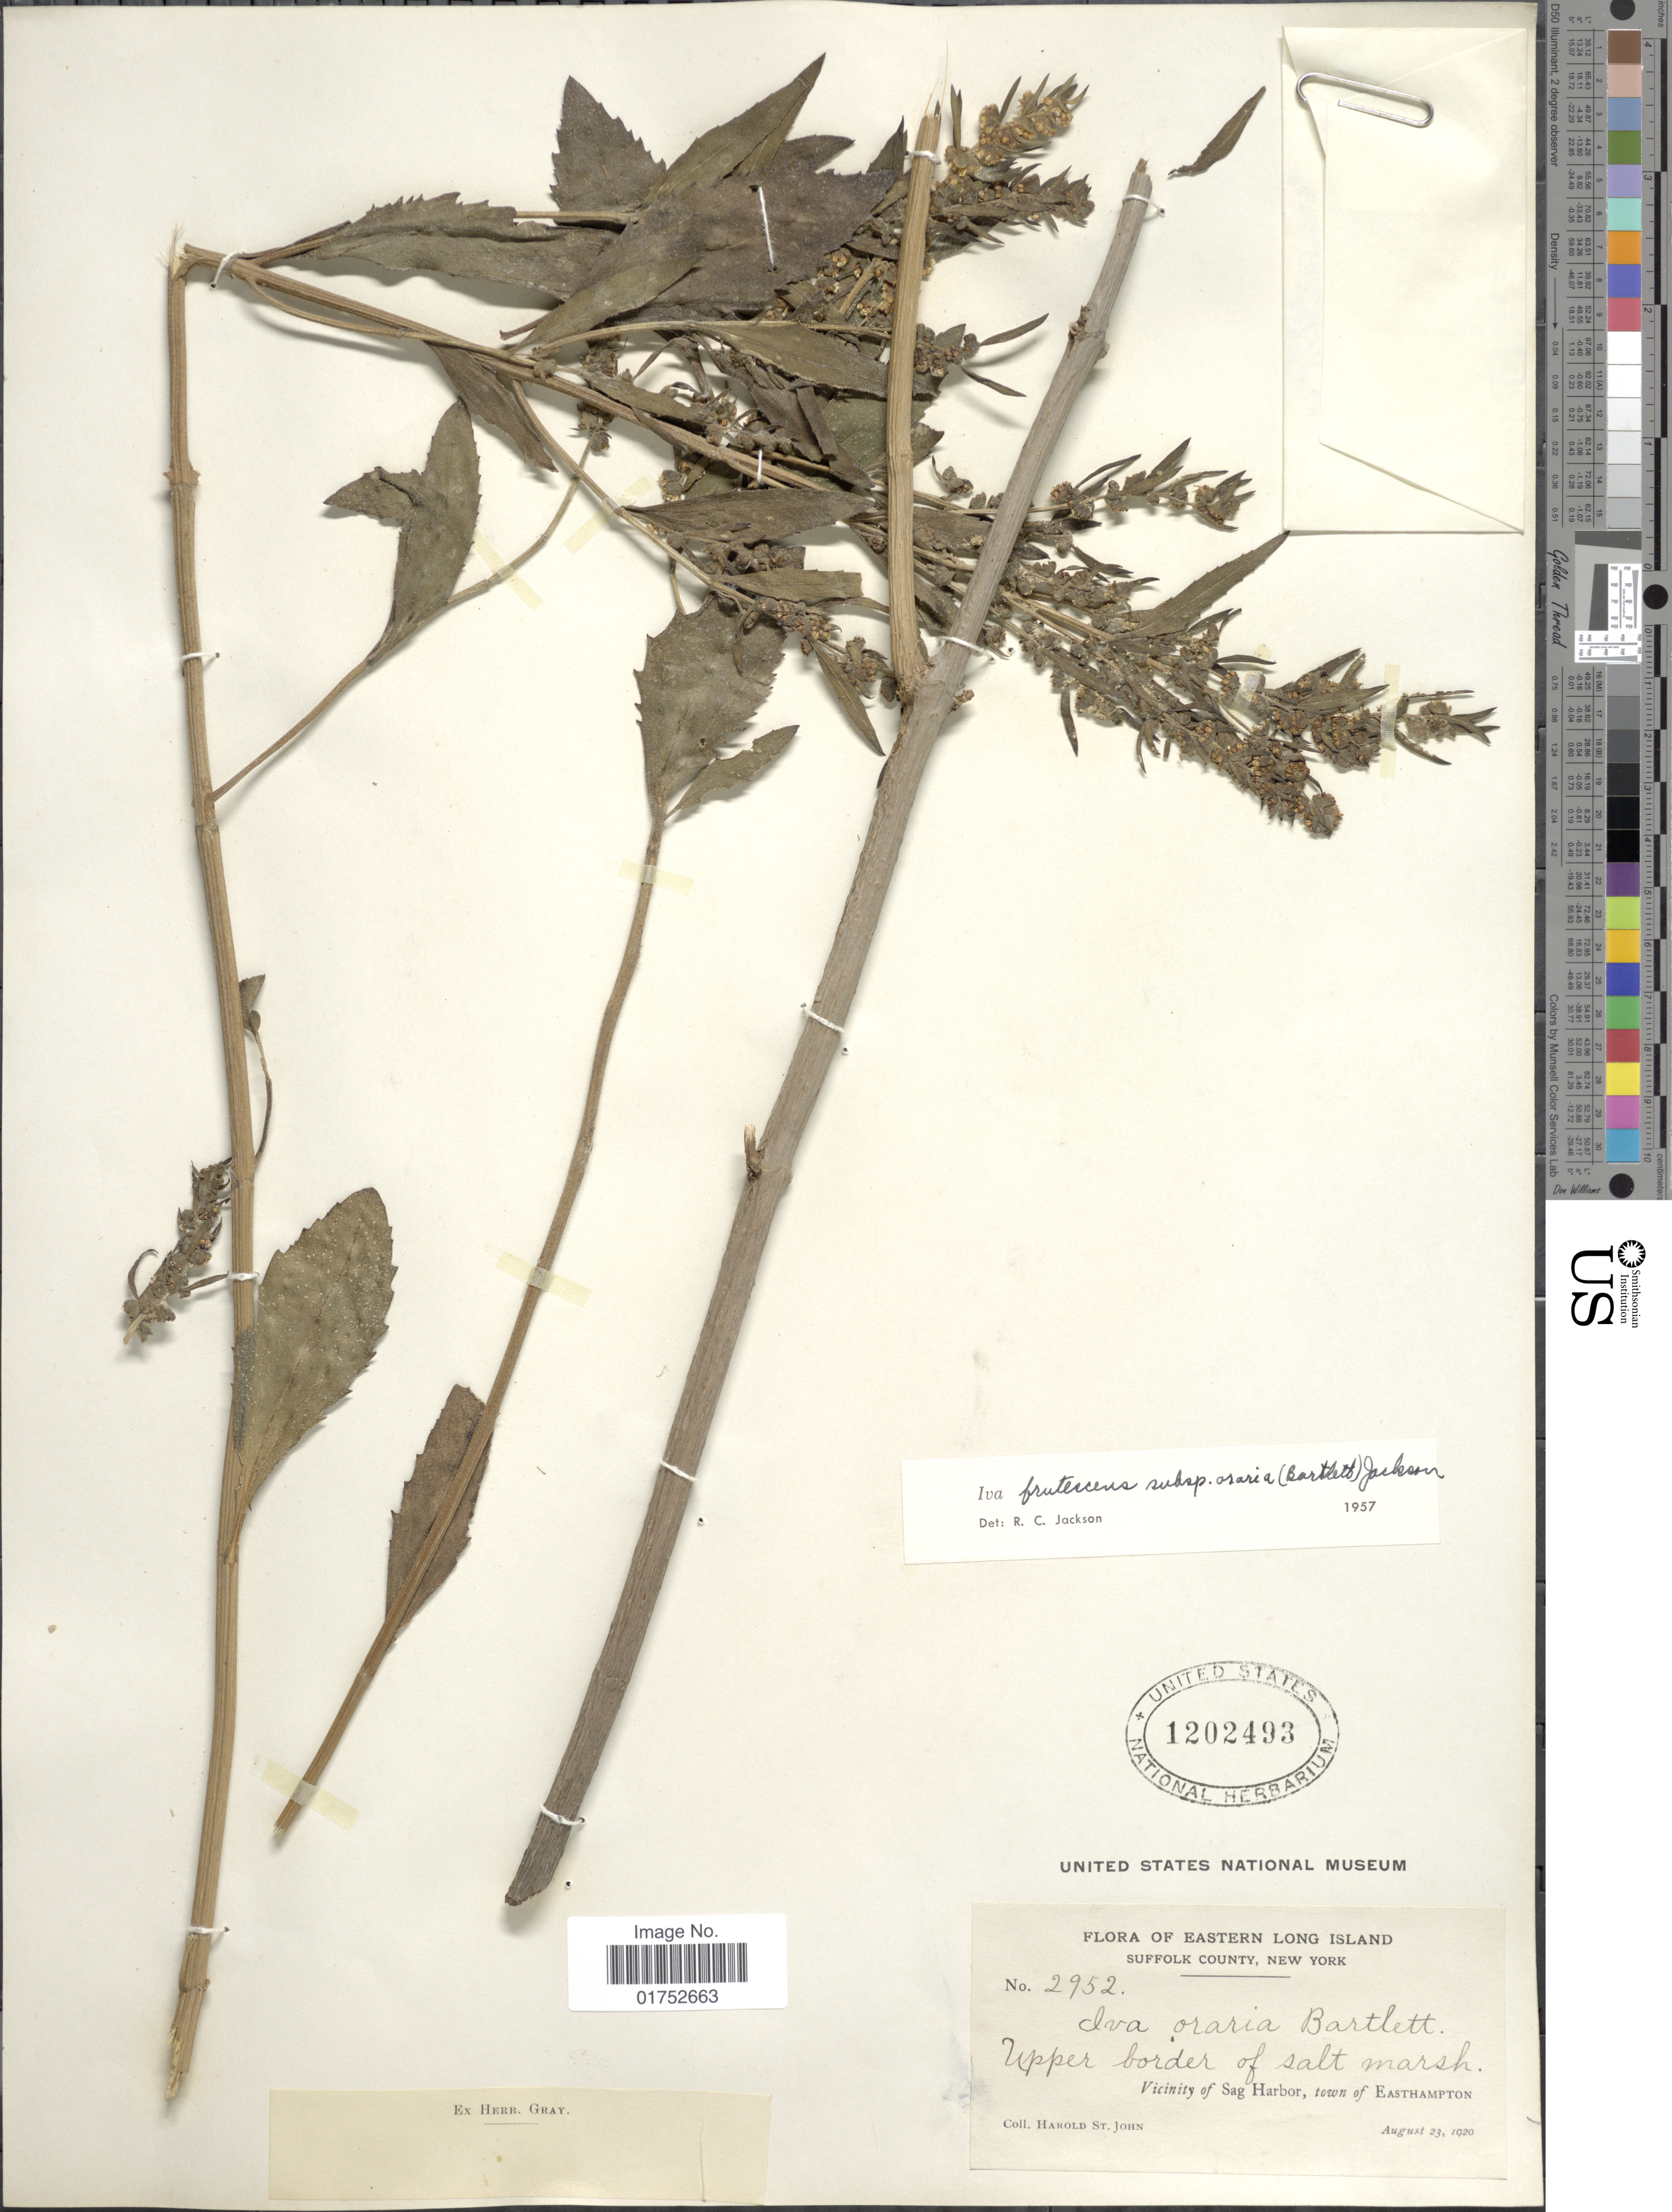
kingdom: Plantae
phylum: Tracheophyta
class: Magnoliopsida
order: Asterales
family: Asteraceae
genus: Iva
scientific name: Iva frutescens subsp. oraria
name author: (Bartlett) R.C. Jacks.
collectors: H. St. John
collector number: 2952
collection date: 1920-08-23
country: United States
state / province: New York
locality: Eastern Long Island, Suffolk County, Vicinity of Sag Harbour, town of Easthampton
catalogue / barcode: US 1202493